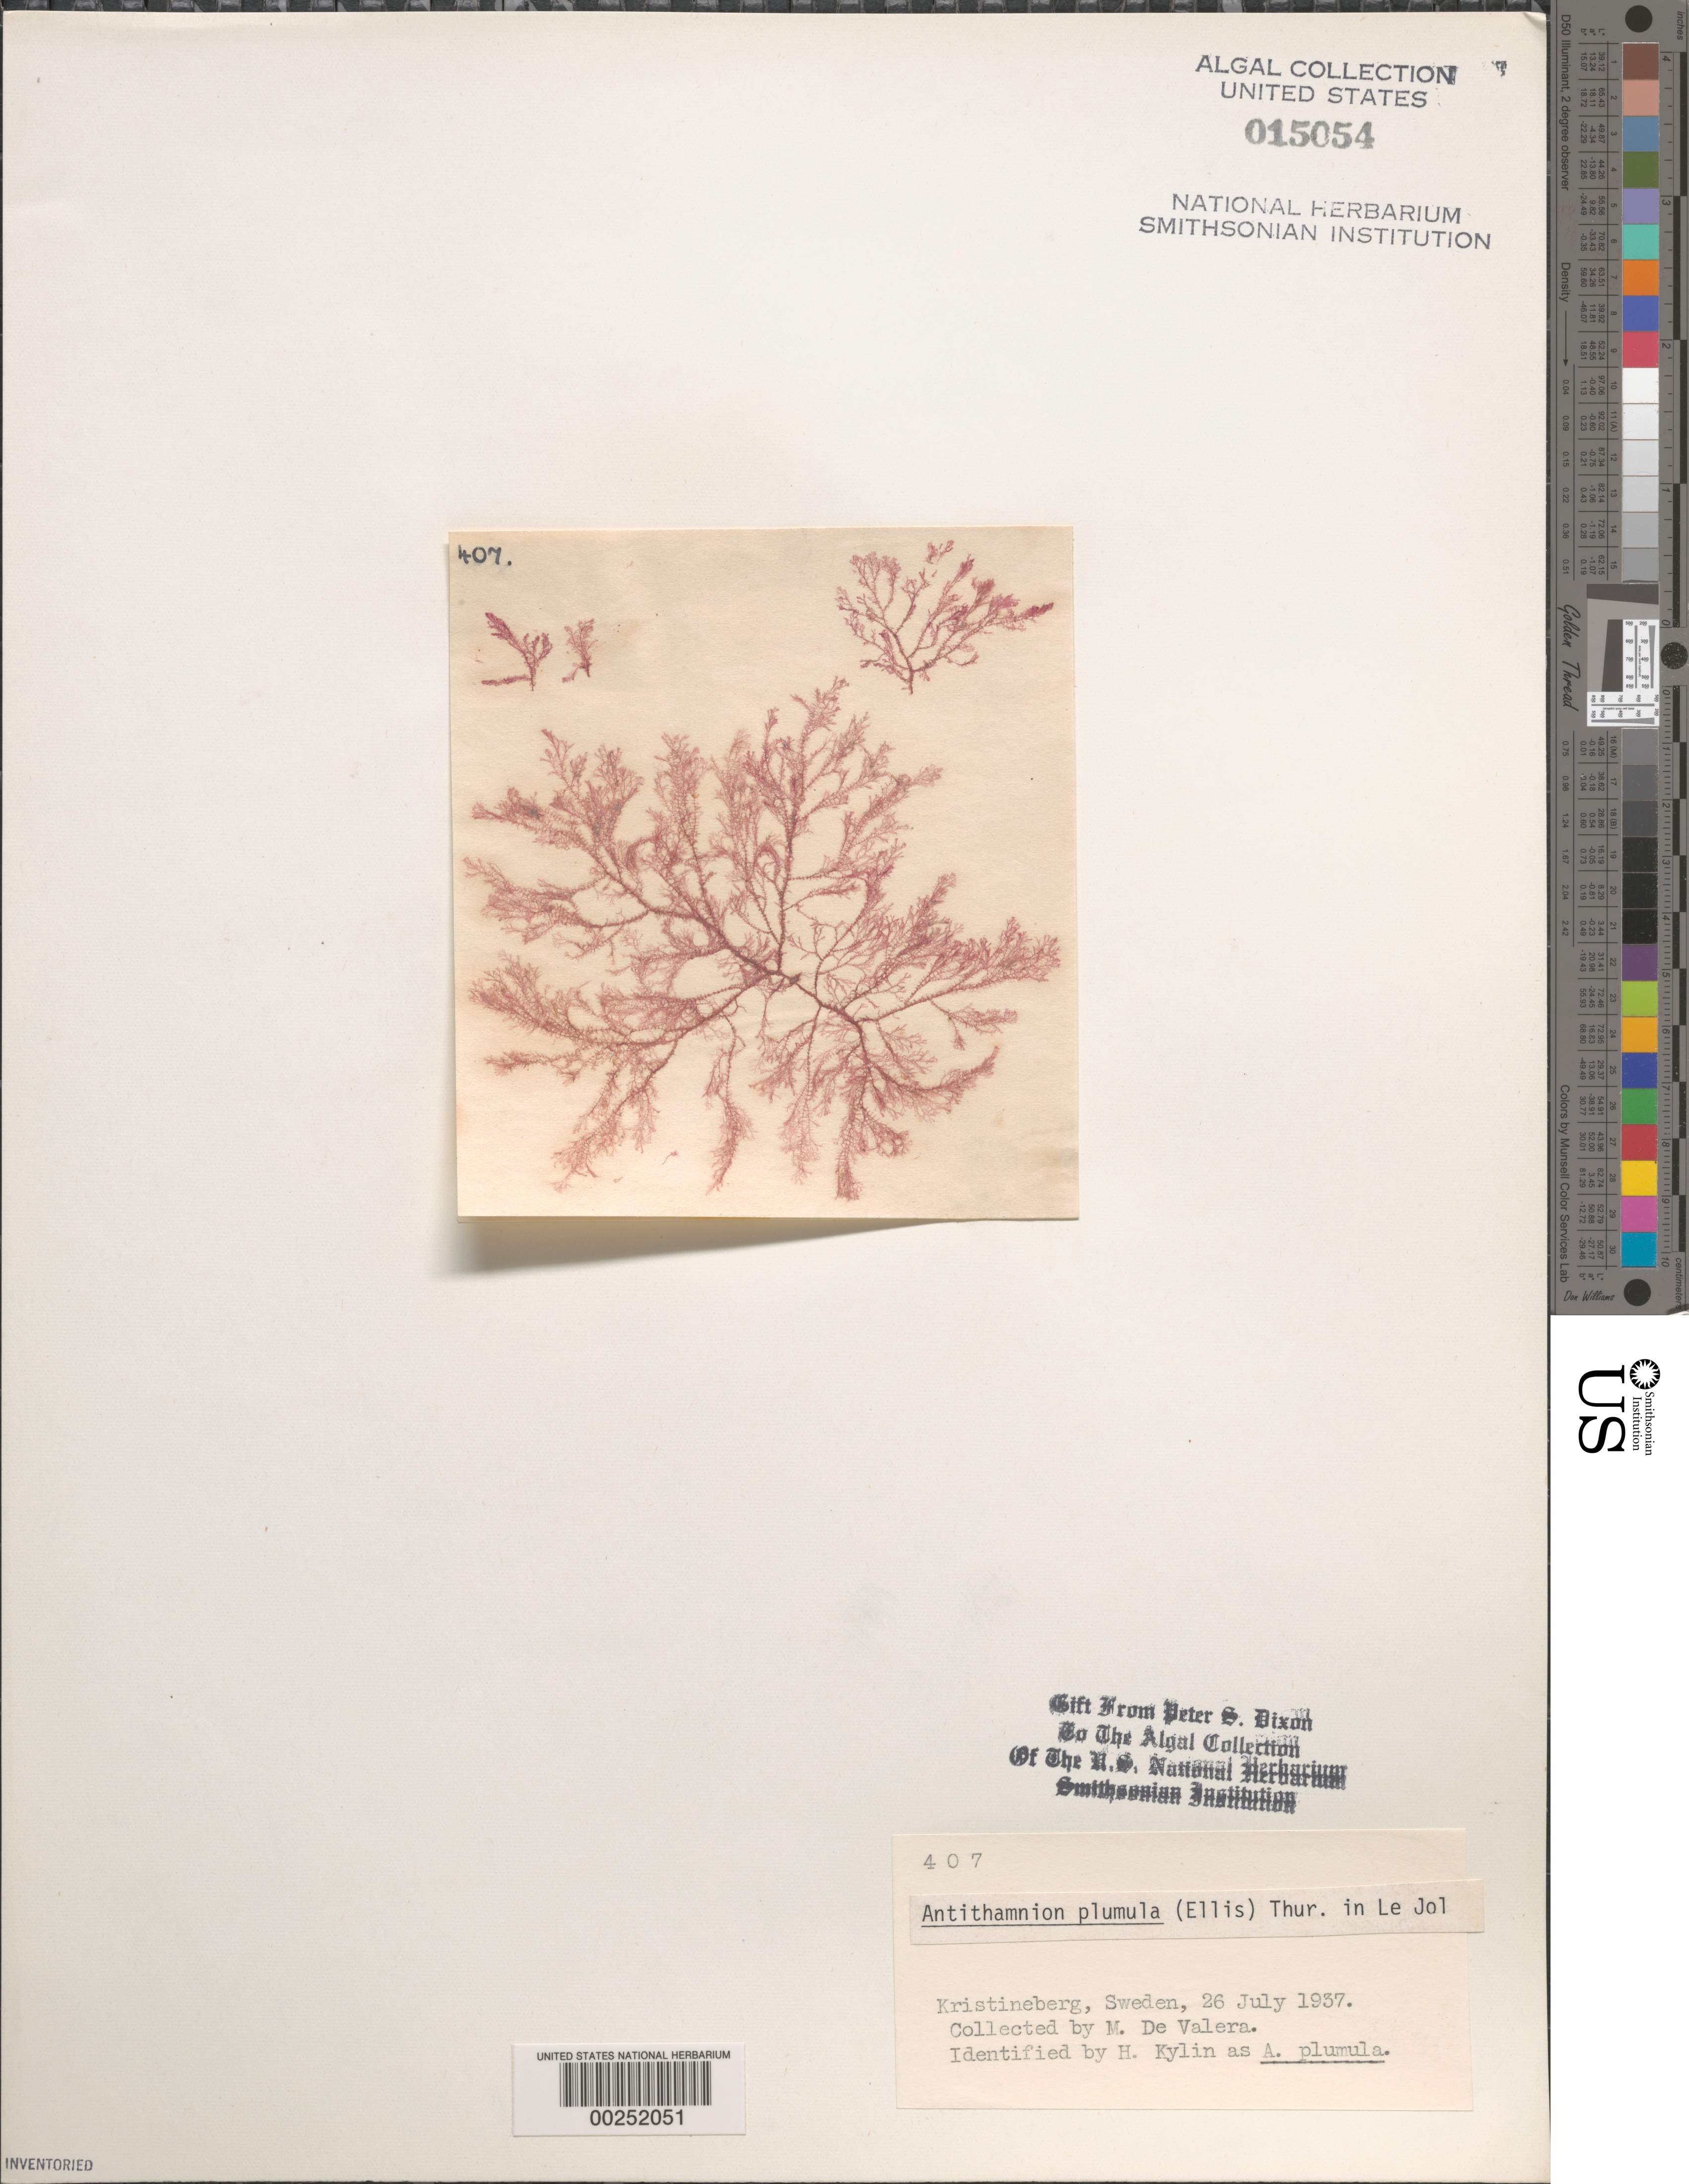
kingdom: Plantae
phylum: Rhodophyta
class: Florideophyceae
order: Ceramiales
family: Ceramiaceae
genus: Pterothamnion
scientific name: Pterothamnion plumula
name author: (J. Ellis) Näg.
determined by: Algae name updating Project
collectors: M. De Valera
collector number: PSD 407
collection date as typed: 26 Jul 1937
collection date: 1937-07-26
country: Sweden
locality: Kristineberg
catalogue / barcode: US 15054